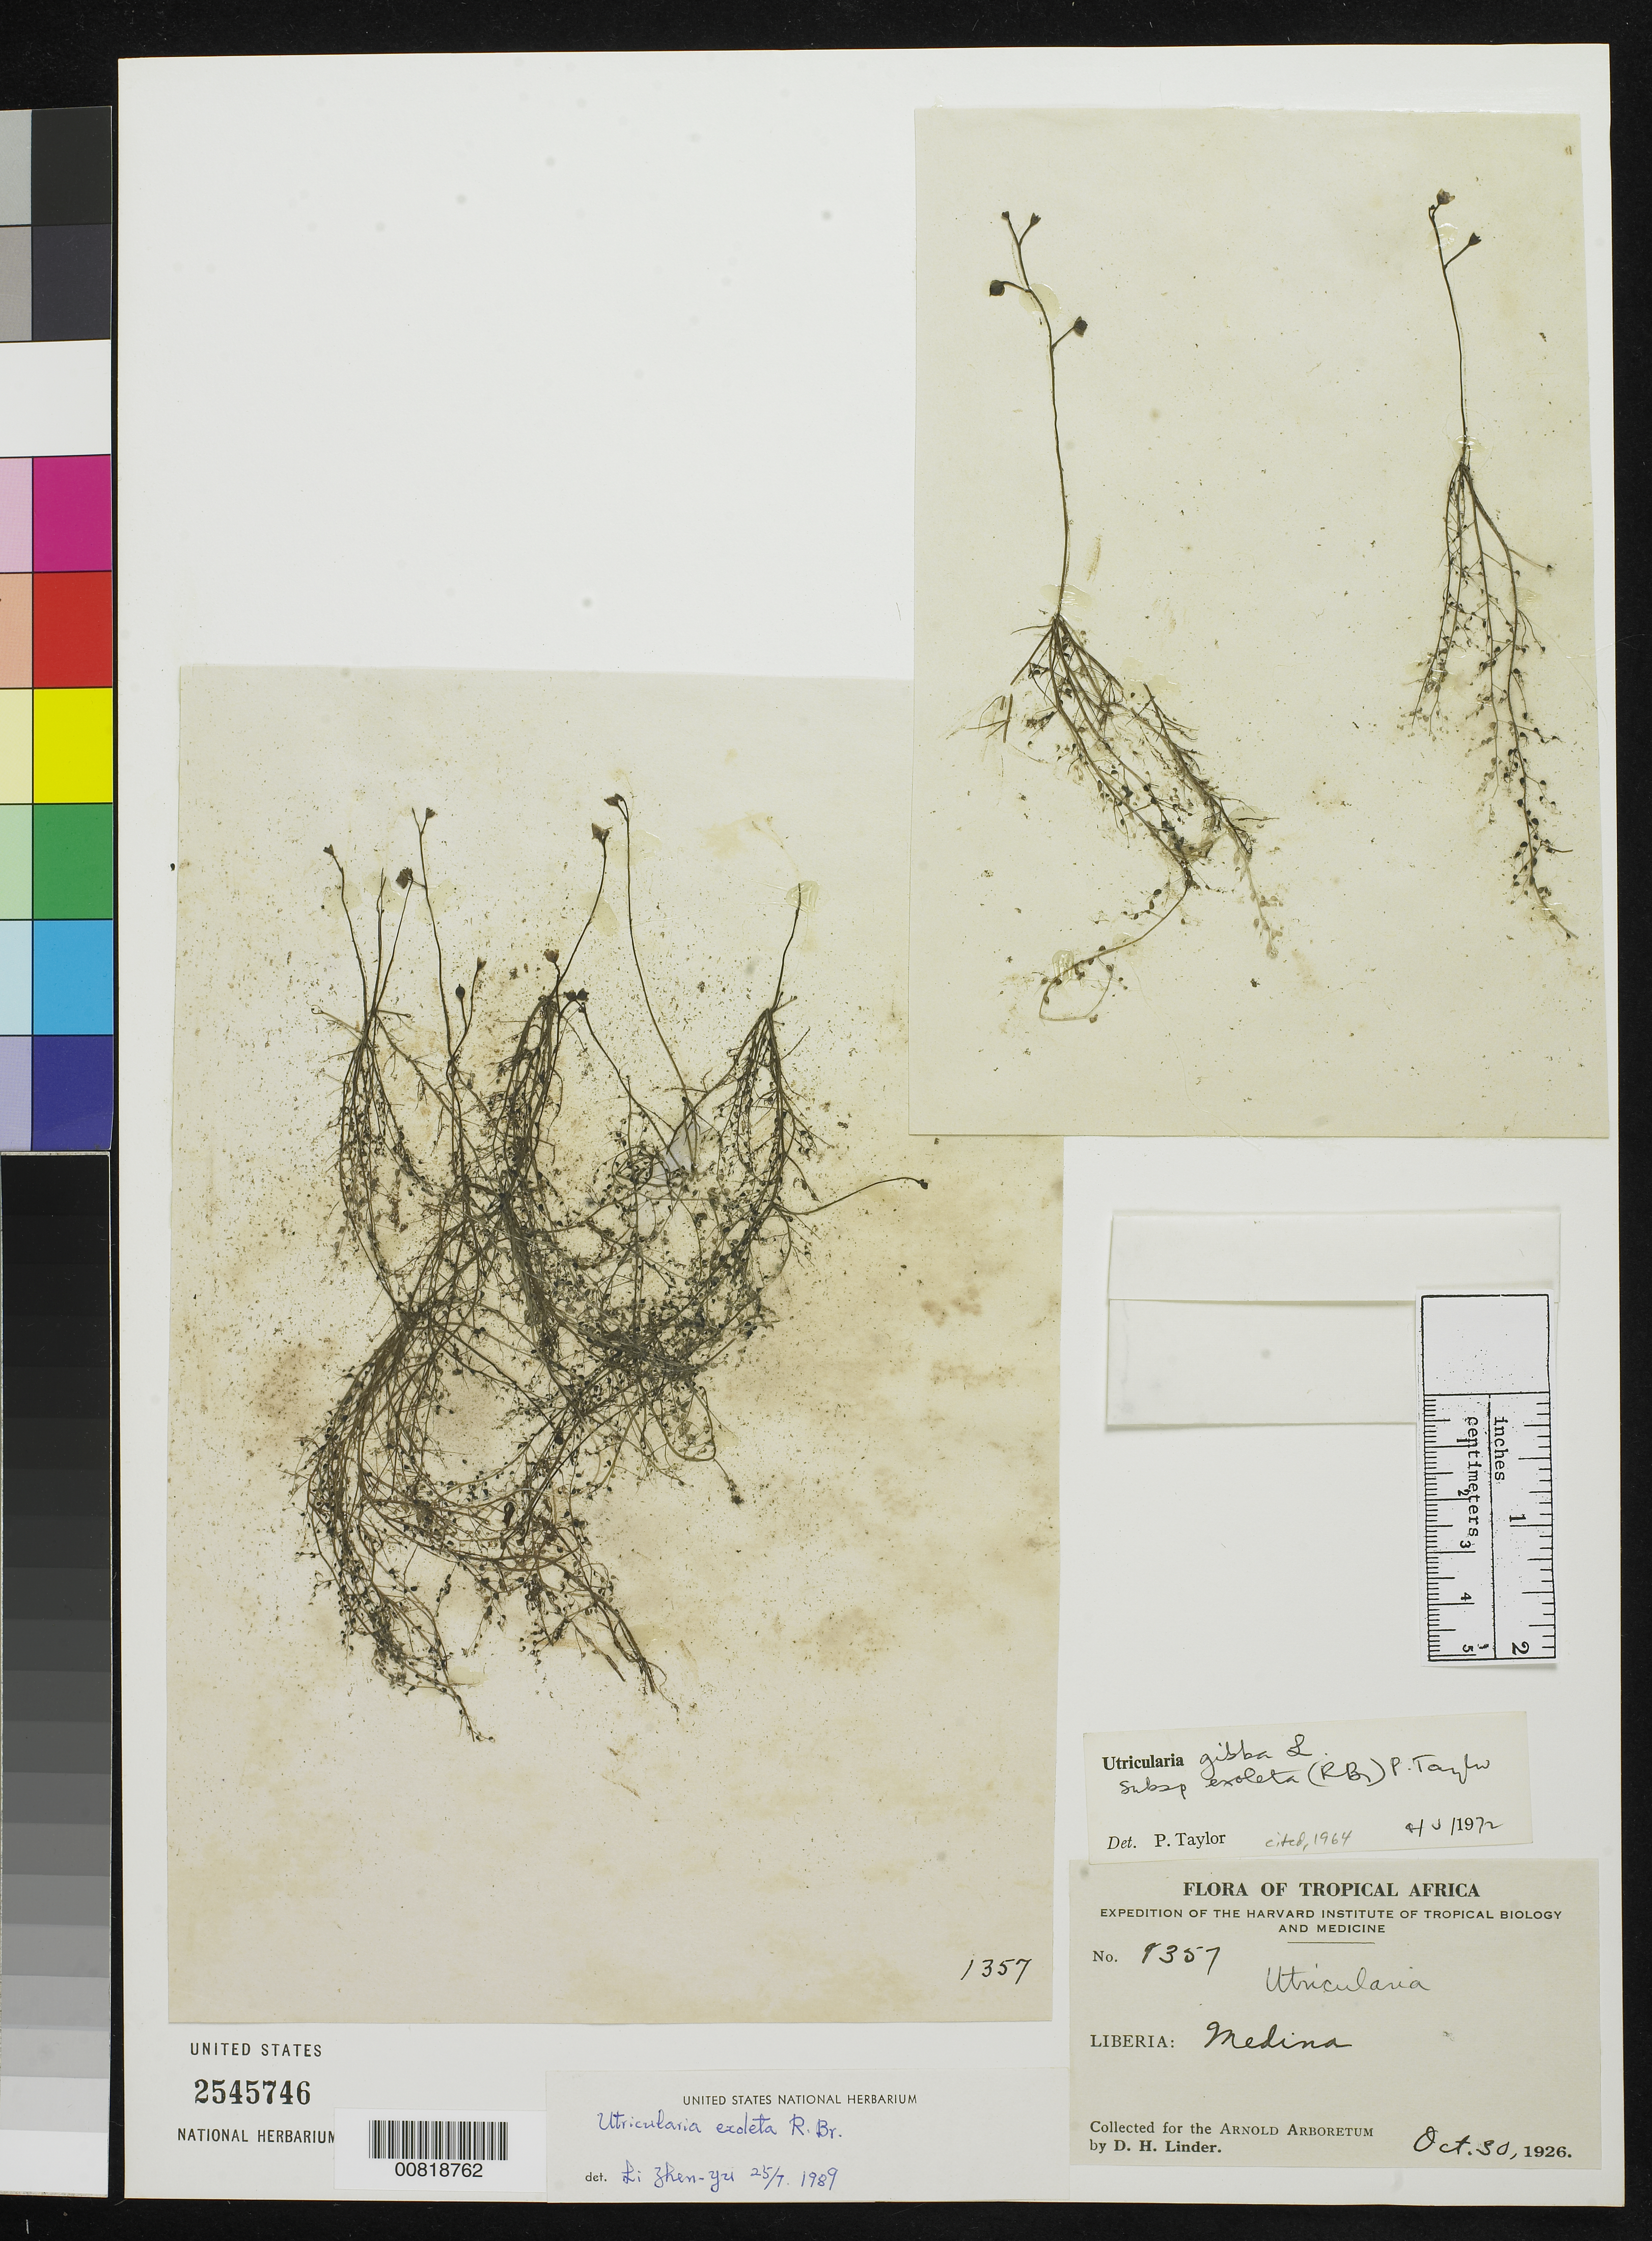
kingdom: Plantae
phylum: Tracheophyta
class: Magnoliopsida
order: Lamiales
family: Lentibulariaceae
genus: Utricularia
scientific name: Utricularia exoleta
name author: R. Br.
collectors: D. Linder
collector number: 1357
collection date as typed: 30 Oct 1926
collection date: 1926-10-30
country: Liberia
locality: Medina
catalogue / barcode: US 2545746